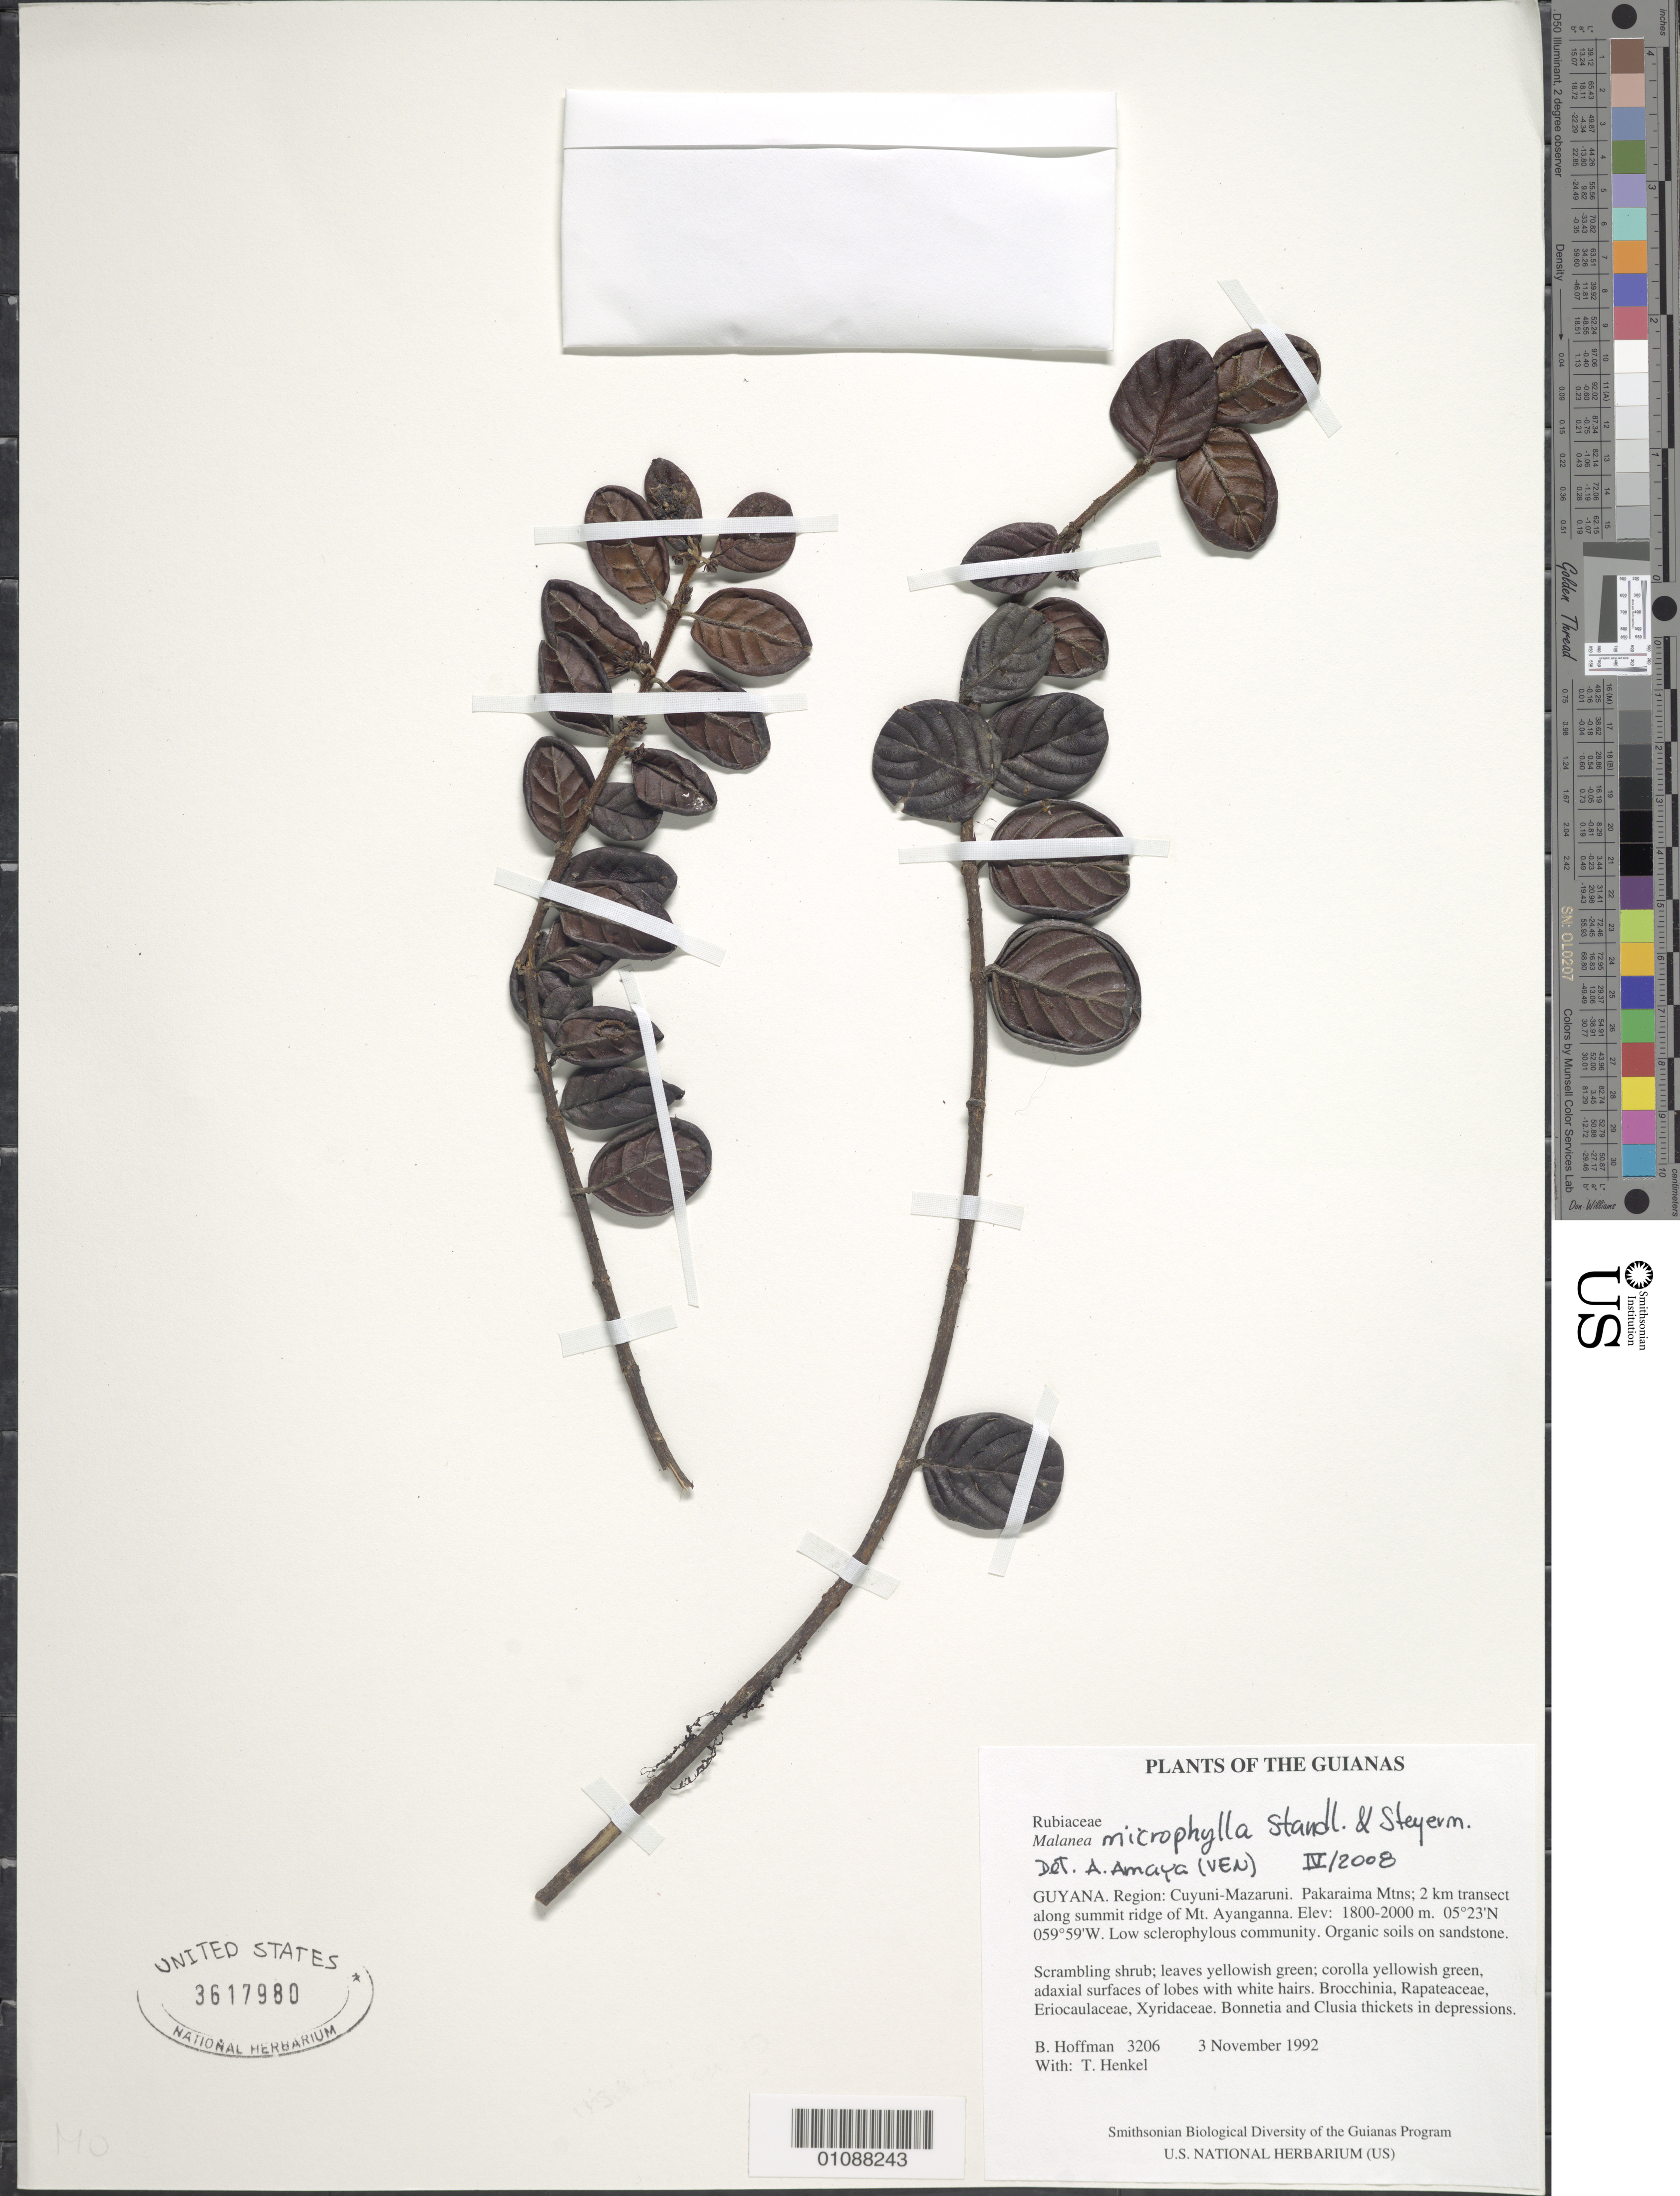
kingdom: Plantae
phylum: Tracheophyta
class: Magnoliopsida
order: Gentianales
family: Rubiaceae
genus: Malanea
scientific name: Malanea microphylla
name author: Standl. & Steyerm.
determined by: Amaya, A.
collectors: B. Hoffman & T. Henkel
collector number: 3206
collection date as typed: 3 November 1992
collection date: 1992-11-03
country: Guyana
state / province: Cuyuni-Mazaruni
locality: Pakaraima Mountains; 2 km transect along summit ridge of Mt. Ayanganna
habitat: Low sclerophylous community. Organic soils on sandstone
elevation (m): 1800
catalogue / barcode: US 3617980